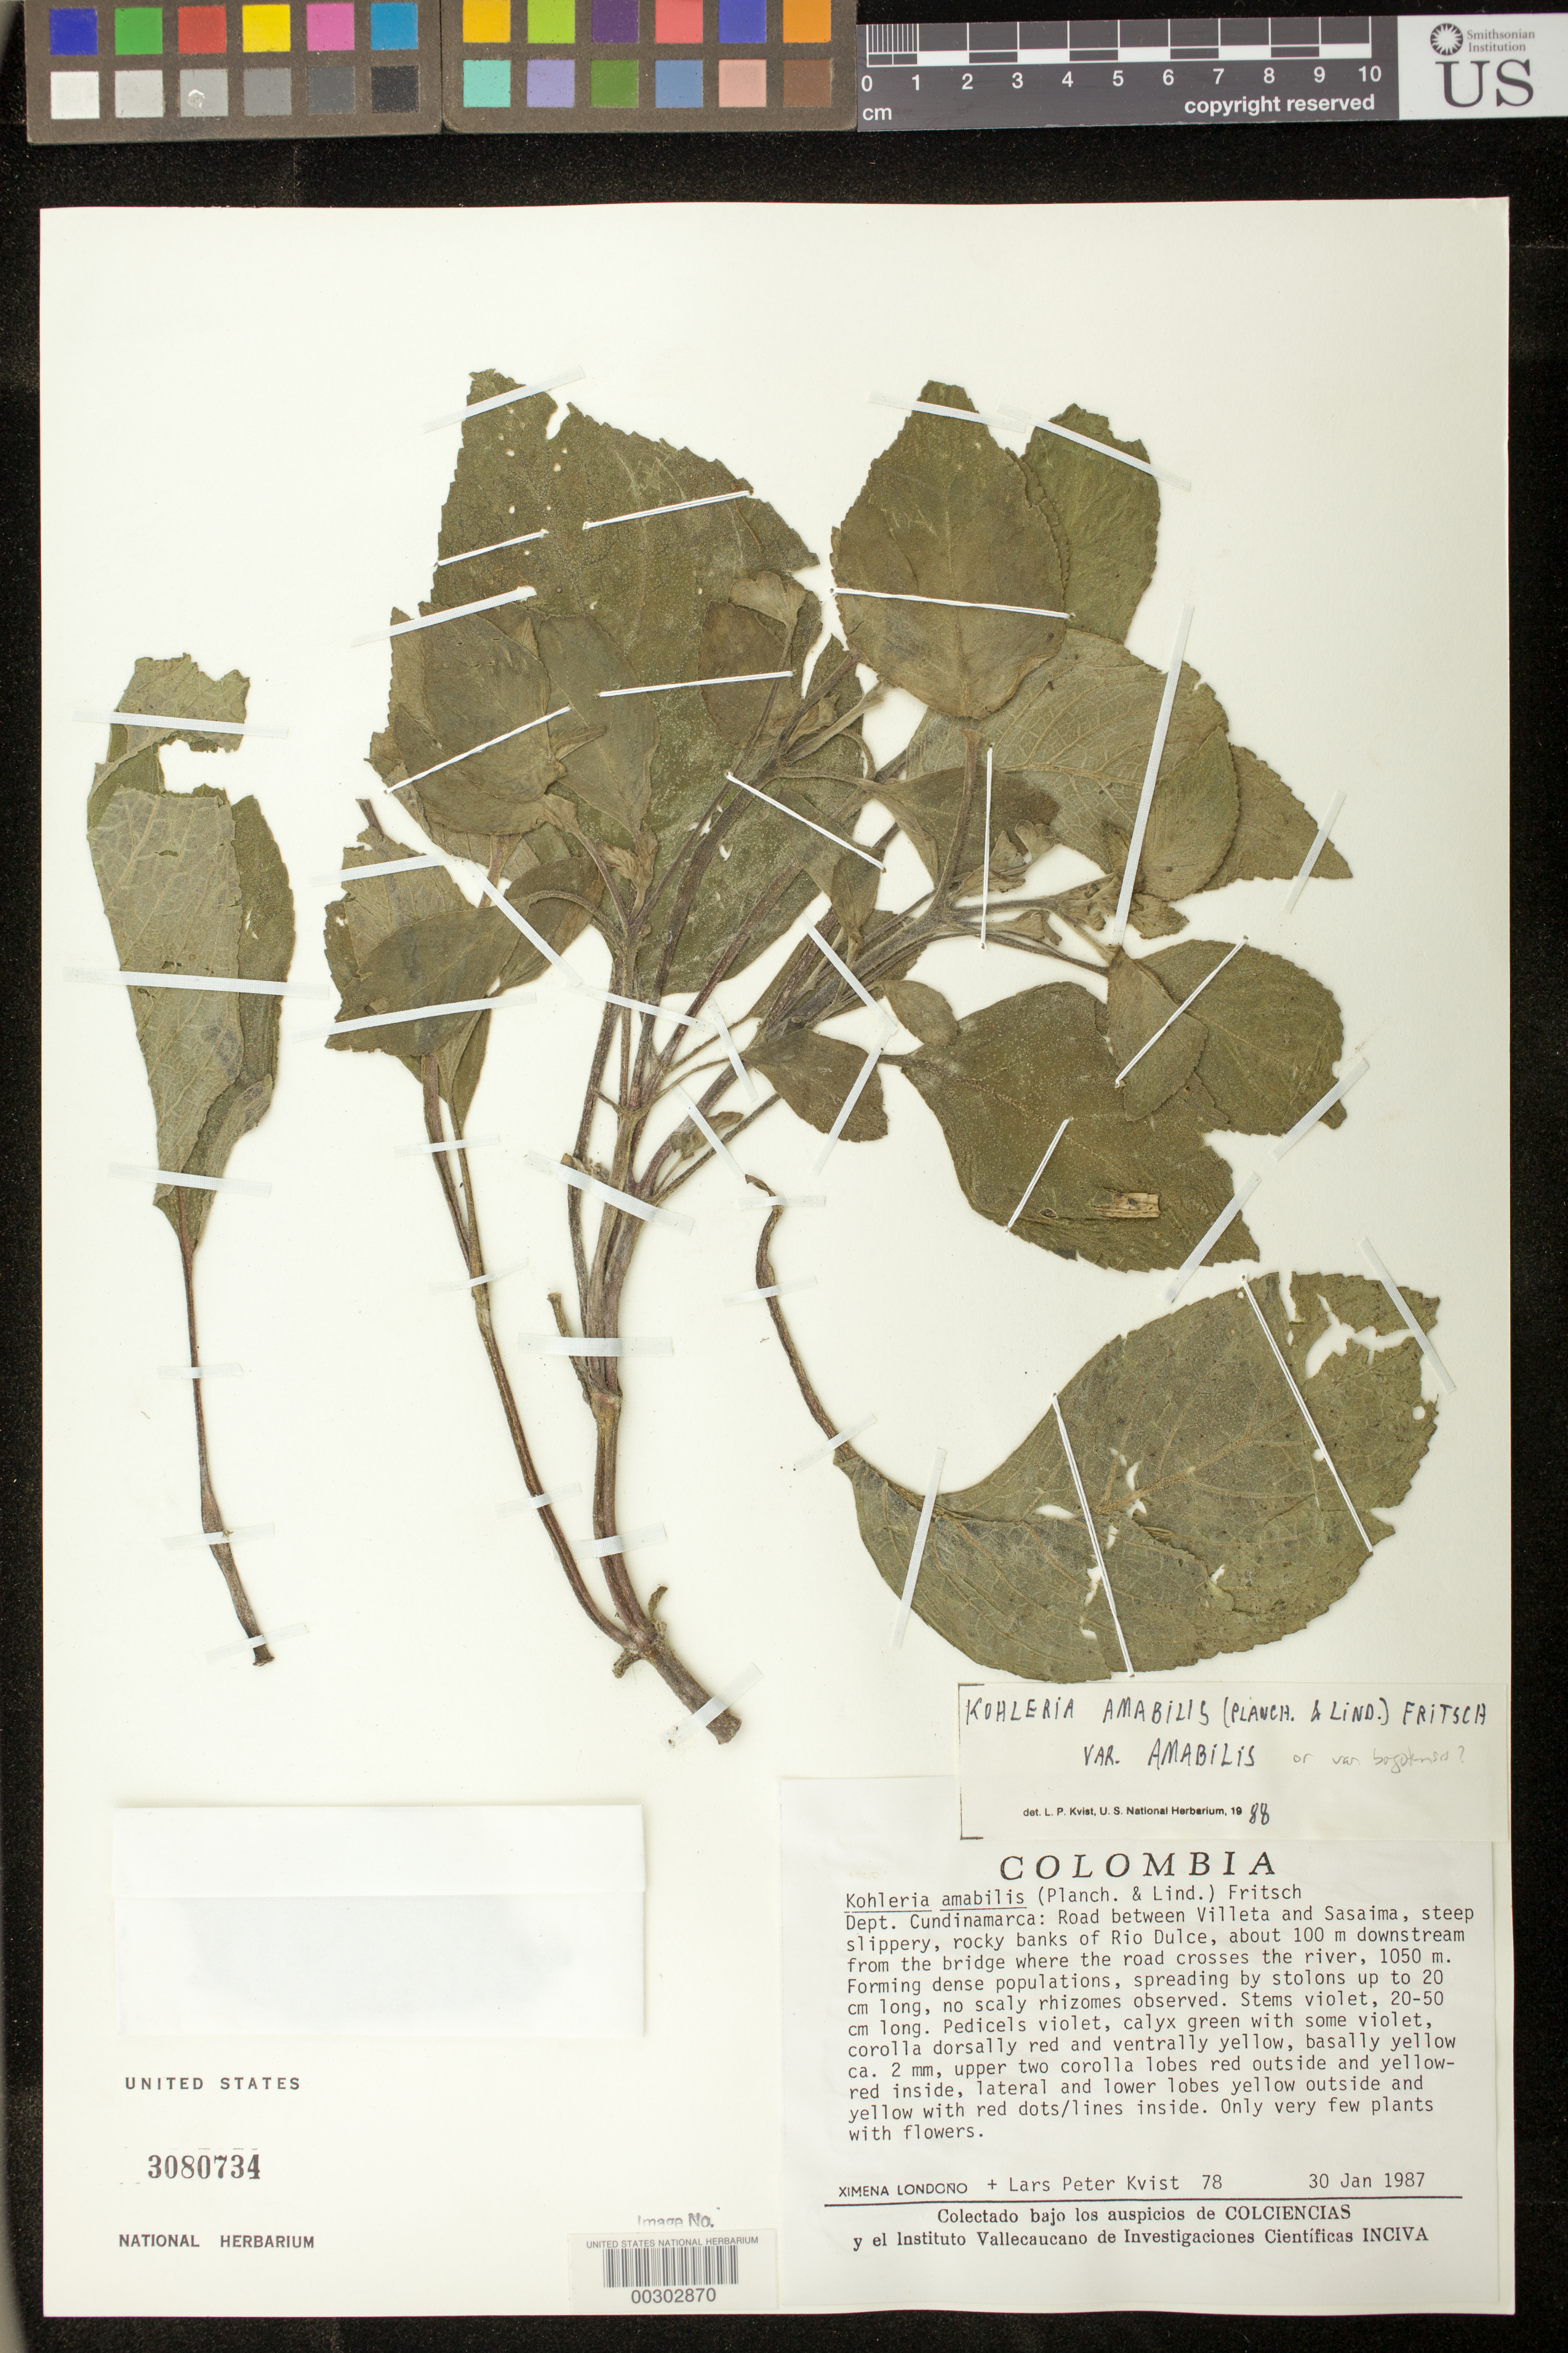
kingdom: Plantae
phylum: Tracheophyta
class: Magnoliopsida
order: Lamiales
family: Gesneriaceae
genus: Kohleria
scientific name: Kohleria amabilis var. bogotensis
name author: (G. Nicholson) L.P. Kvist & L.E. Skog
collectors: X. Londoño & L. P. Kvist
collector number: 78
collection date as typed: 30 Jan 1987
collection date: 1987-01-30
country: Colombia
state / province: Cundinamarca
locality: Road between Villeta and Sasima, Rio Dulce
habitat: steep slippery, rocky banks [of river]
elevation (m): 1050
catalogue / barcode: US 3080734